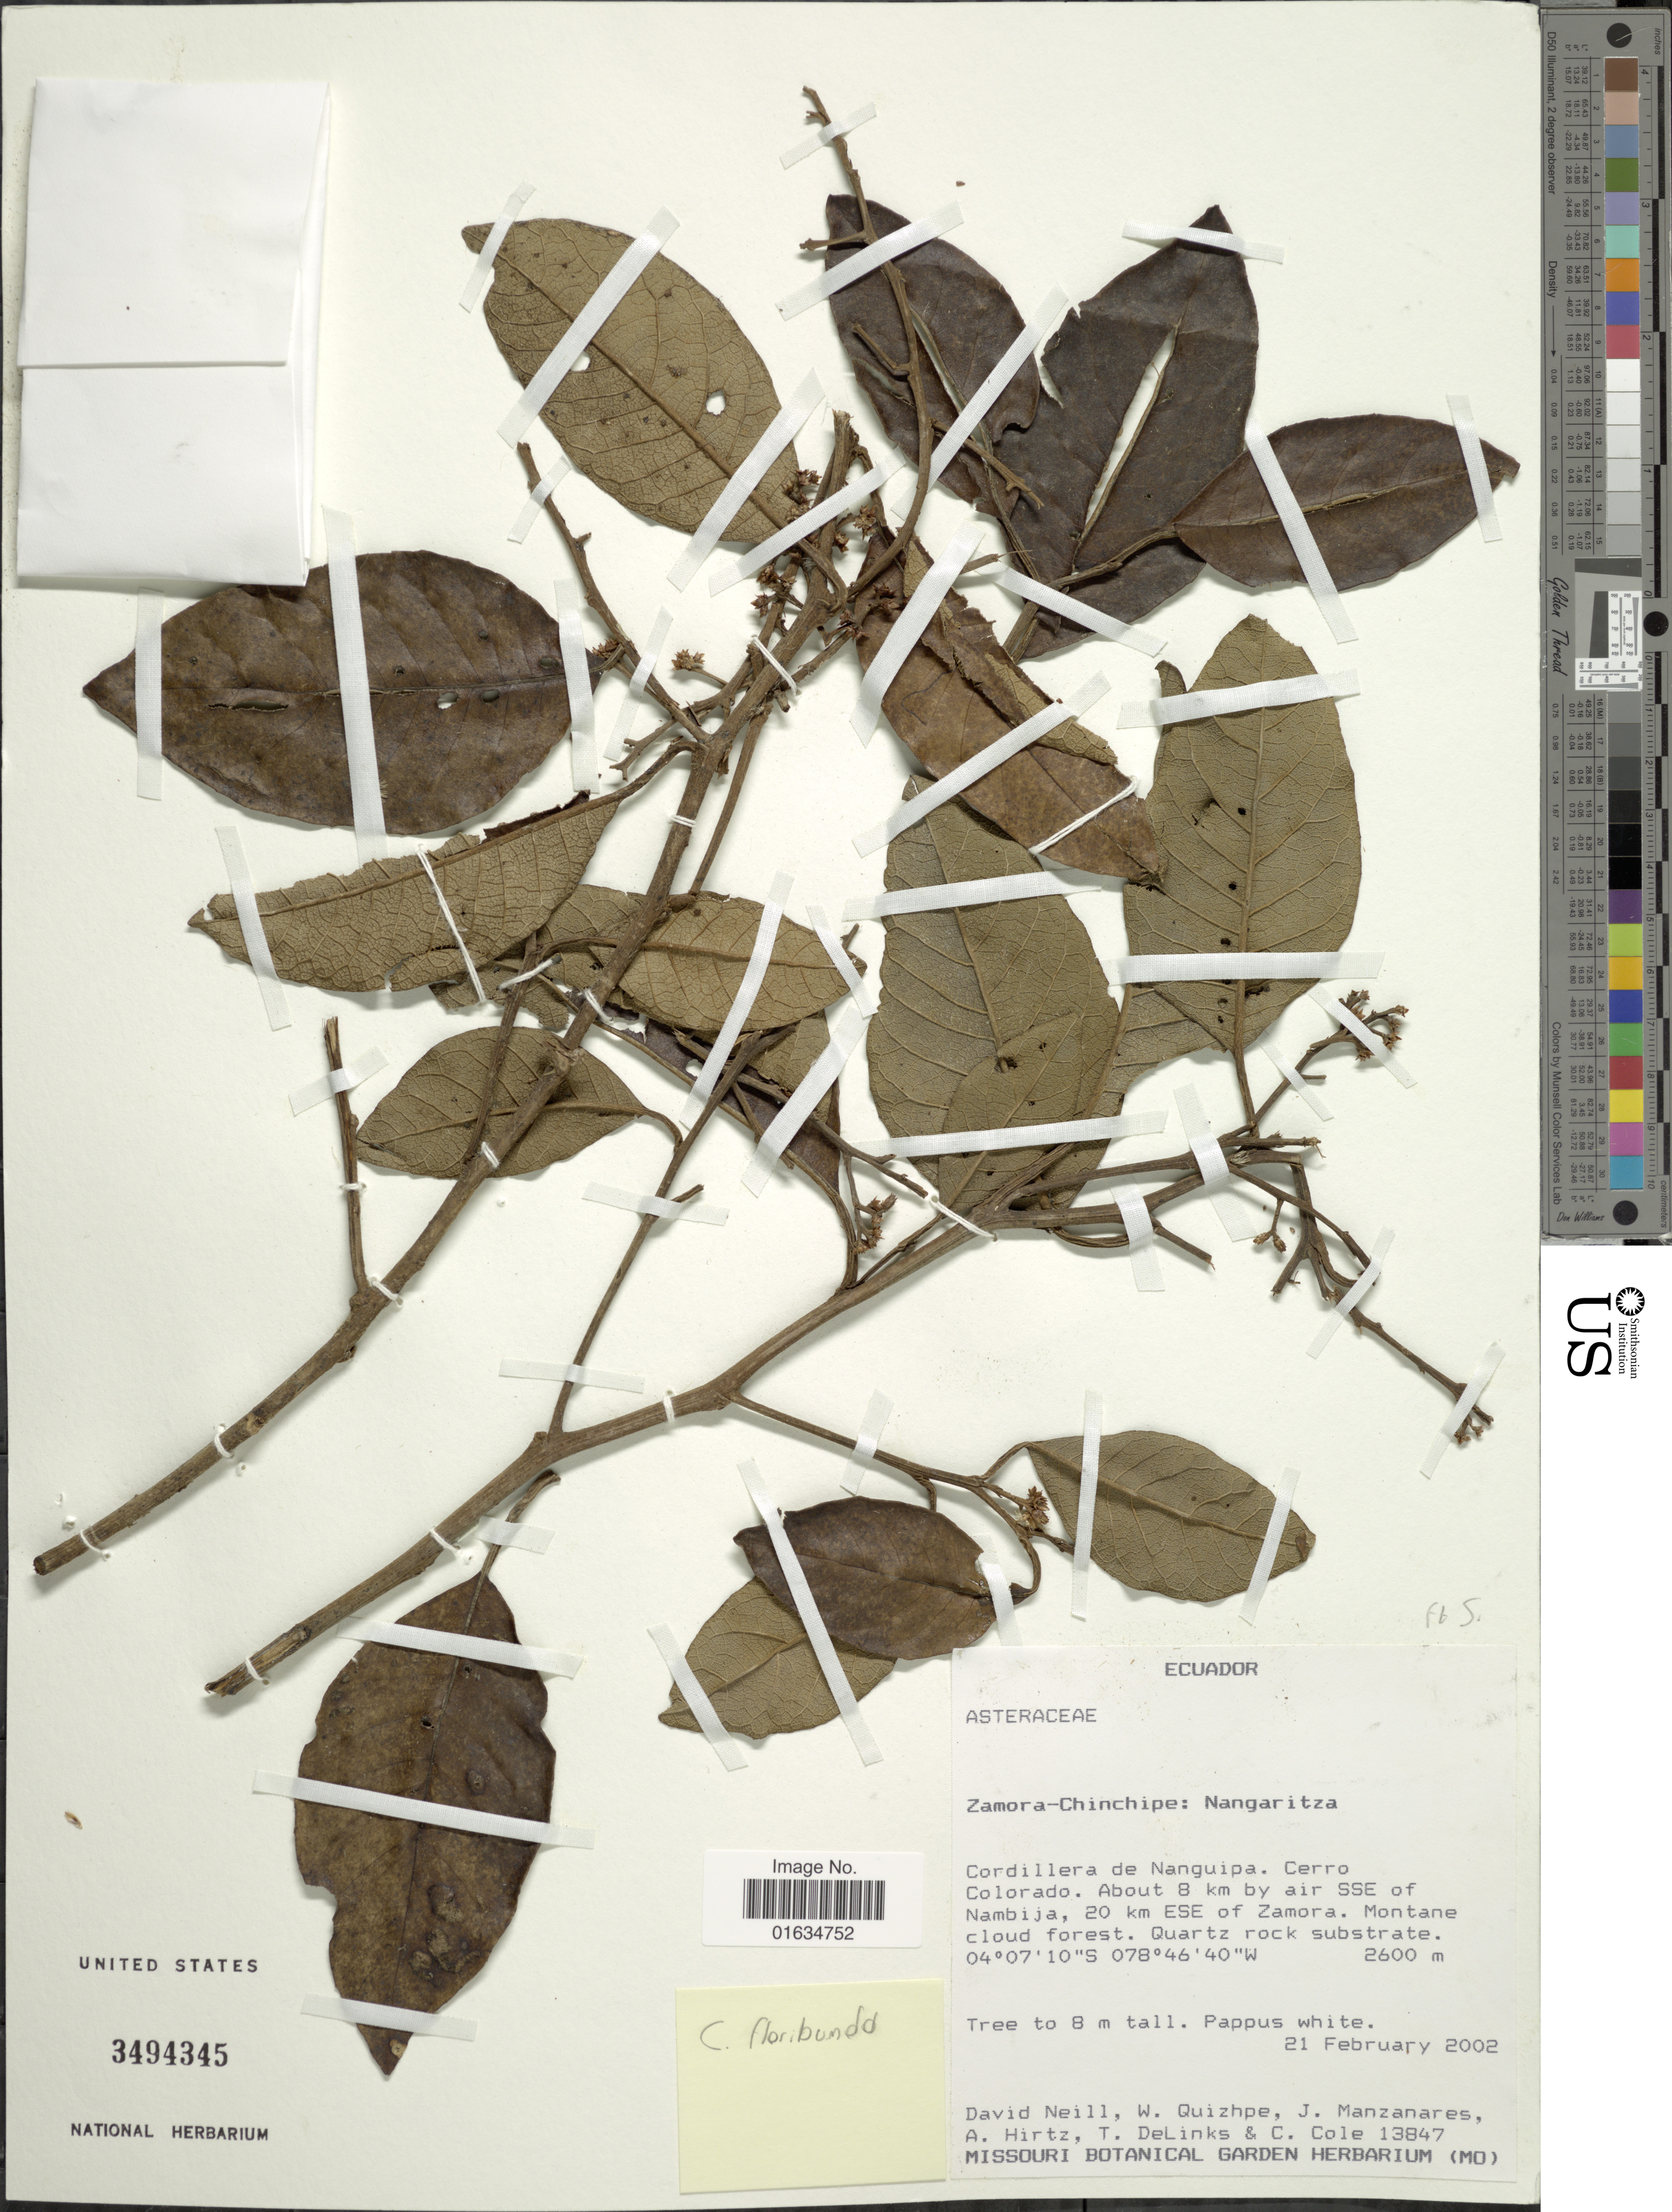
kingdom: Plantae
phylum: Tracheophyta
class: Magnoliopsida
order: Asterales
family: Asteraceae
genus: Critoniopsis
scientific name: Critoniopsis floribunda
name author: (Kunth) H. Rob.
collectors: D. A. Neill, W. Quizhpe, J. Manzanares, A. Hirtz & et al.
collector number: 13847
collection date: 2002-02-21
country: Ecuador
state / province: Zamora-Chinchipe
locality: Nangaritza, Cordillera de Nanguipa, cerro Colorado, about 8 km by air SSE of Nambija, 20 km ESE of Zamora, montane cloud forest.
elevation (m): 2600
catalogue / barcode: US 3494345